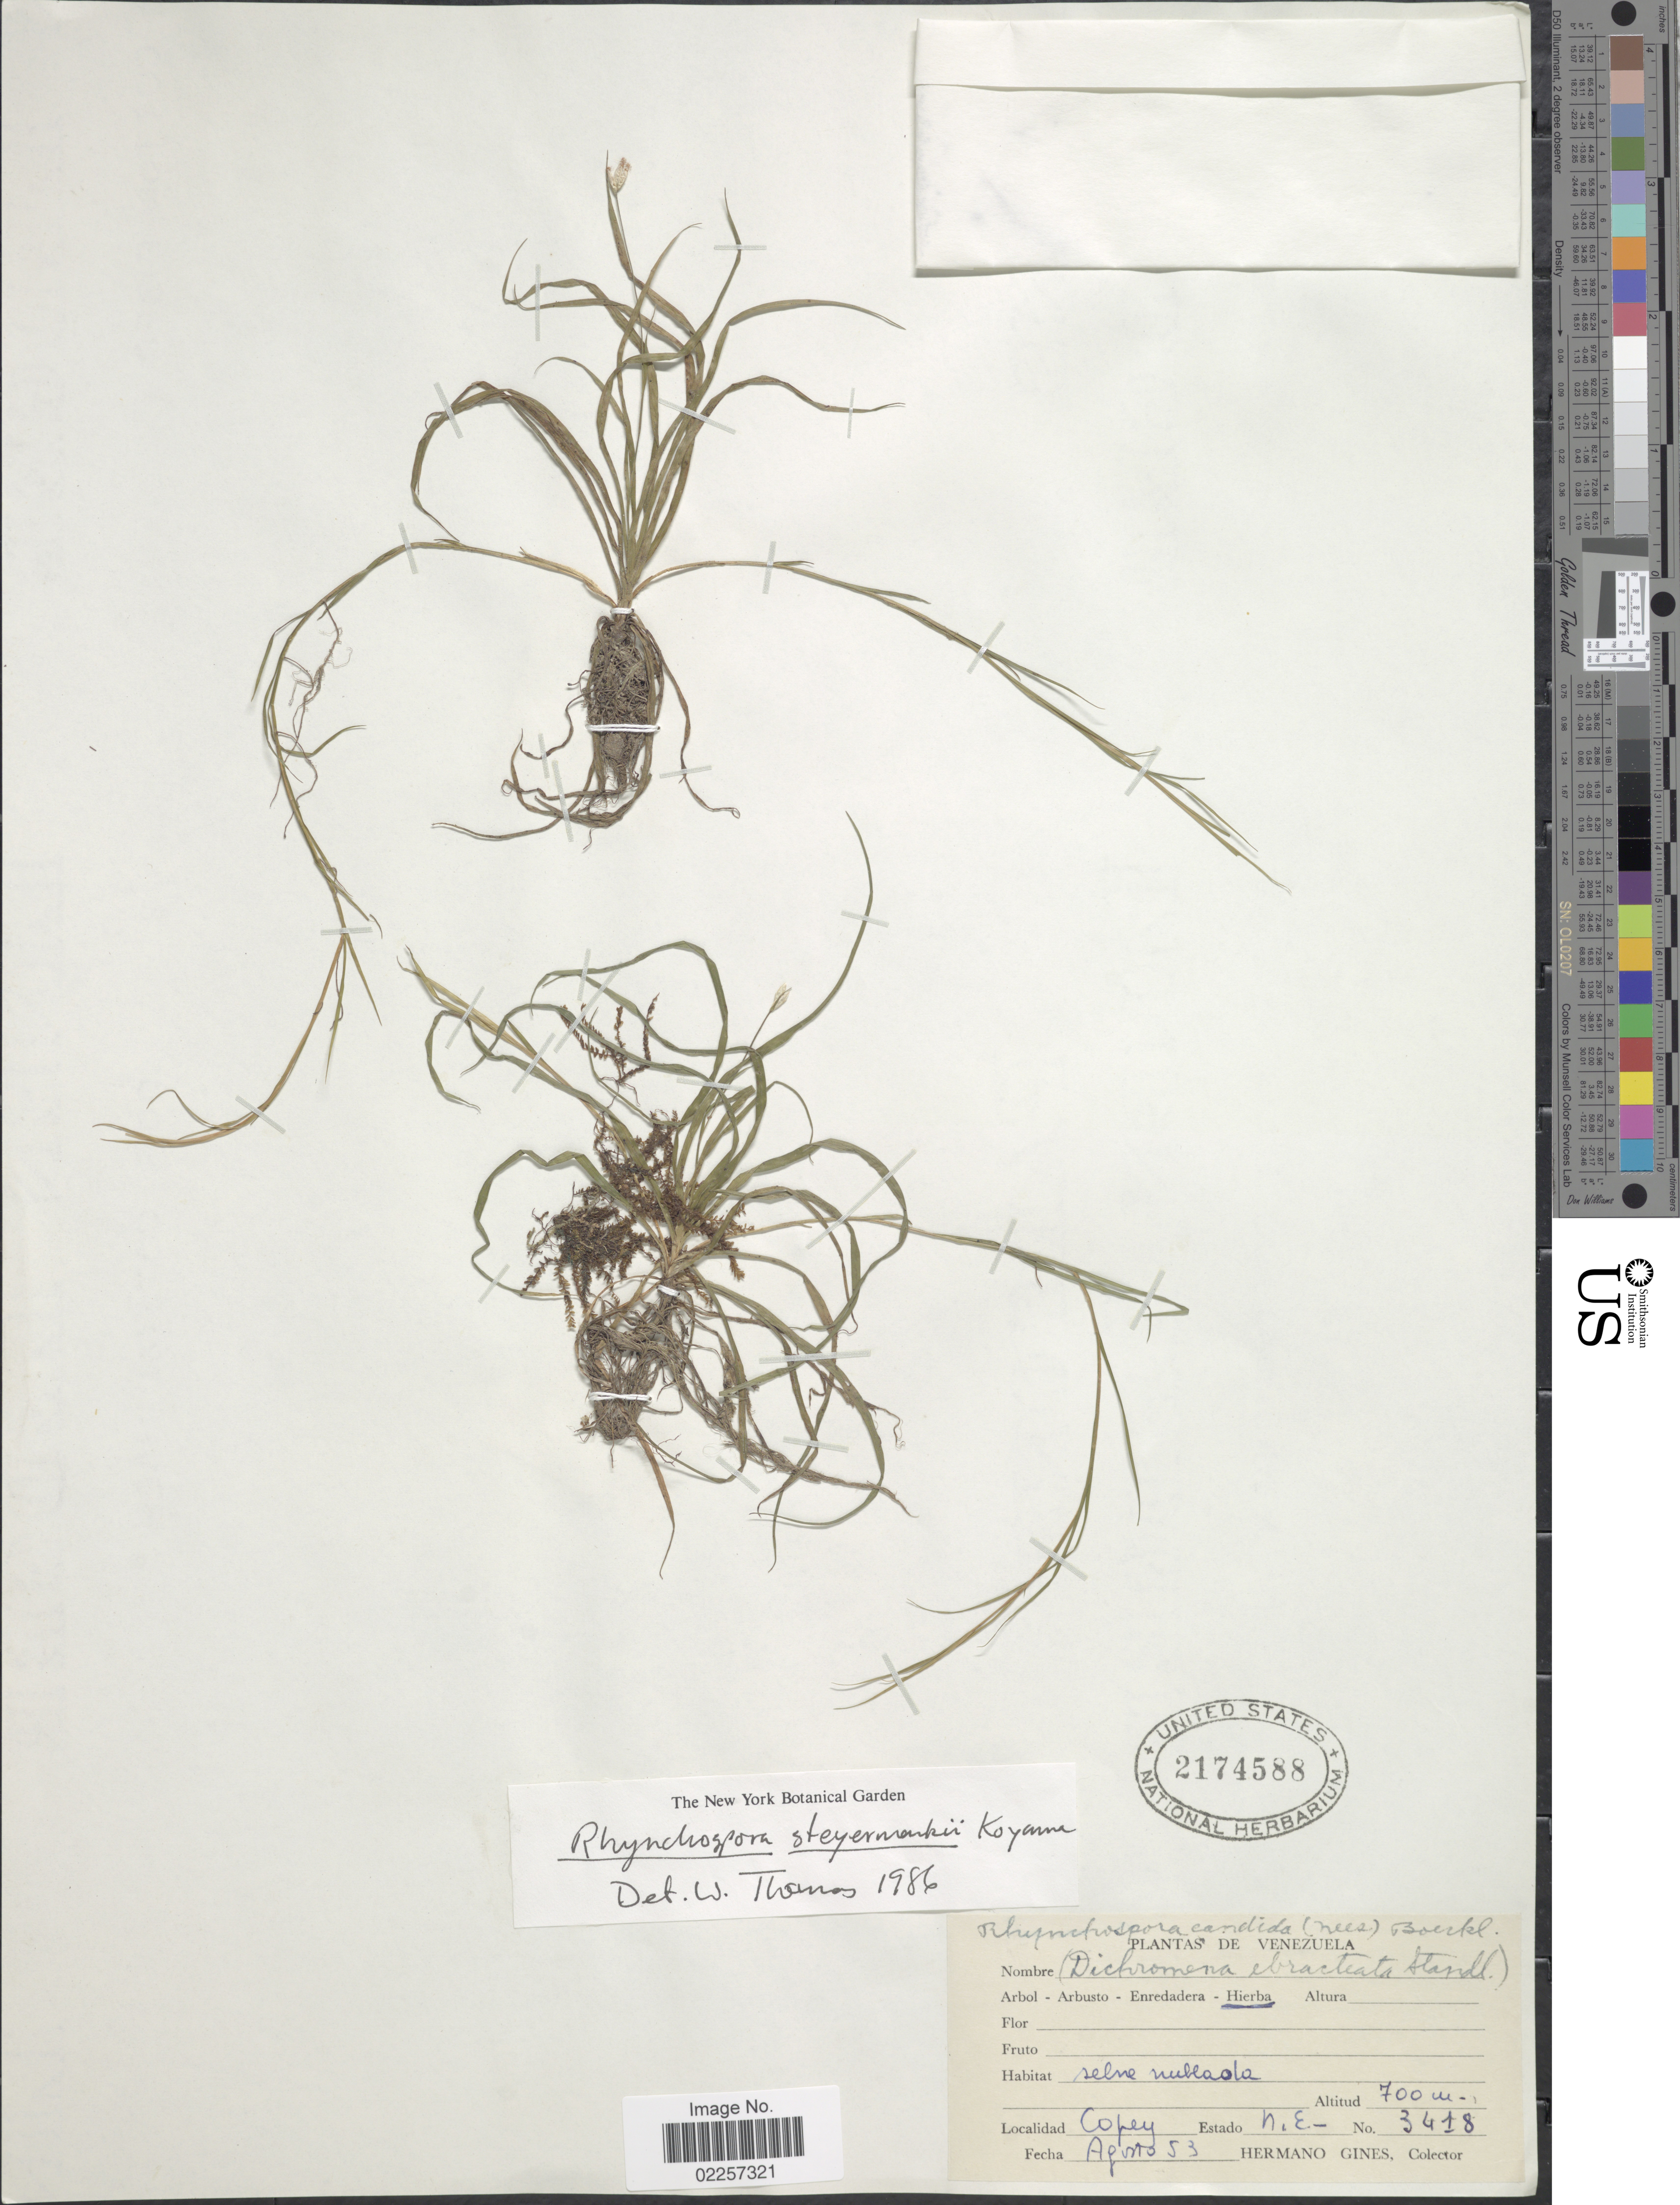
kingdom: Plantae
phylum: Tracheophyta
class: Liliopsida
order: Poales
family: Cyperaceae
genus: Rhynchospora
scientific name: Rhynchospora steyermarkii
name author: T. Koyama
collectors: Bro. Gines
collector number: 3418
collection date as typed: Transcribed d/m/y: /8/53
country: Venezuela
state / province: Nueva Esparta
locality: Copey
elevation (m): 700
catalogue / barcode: US 2174588